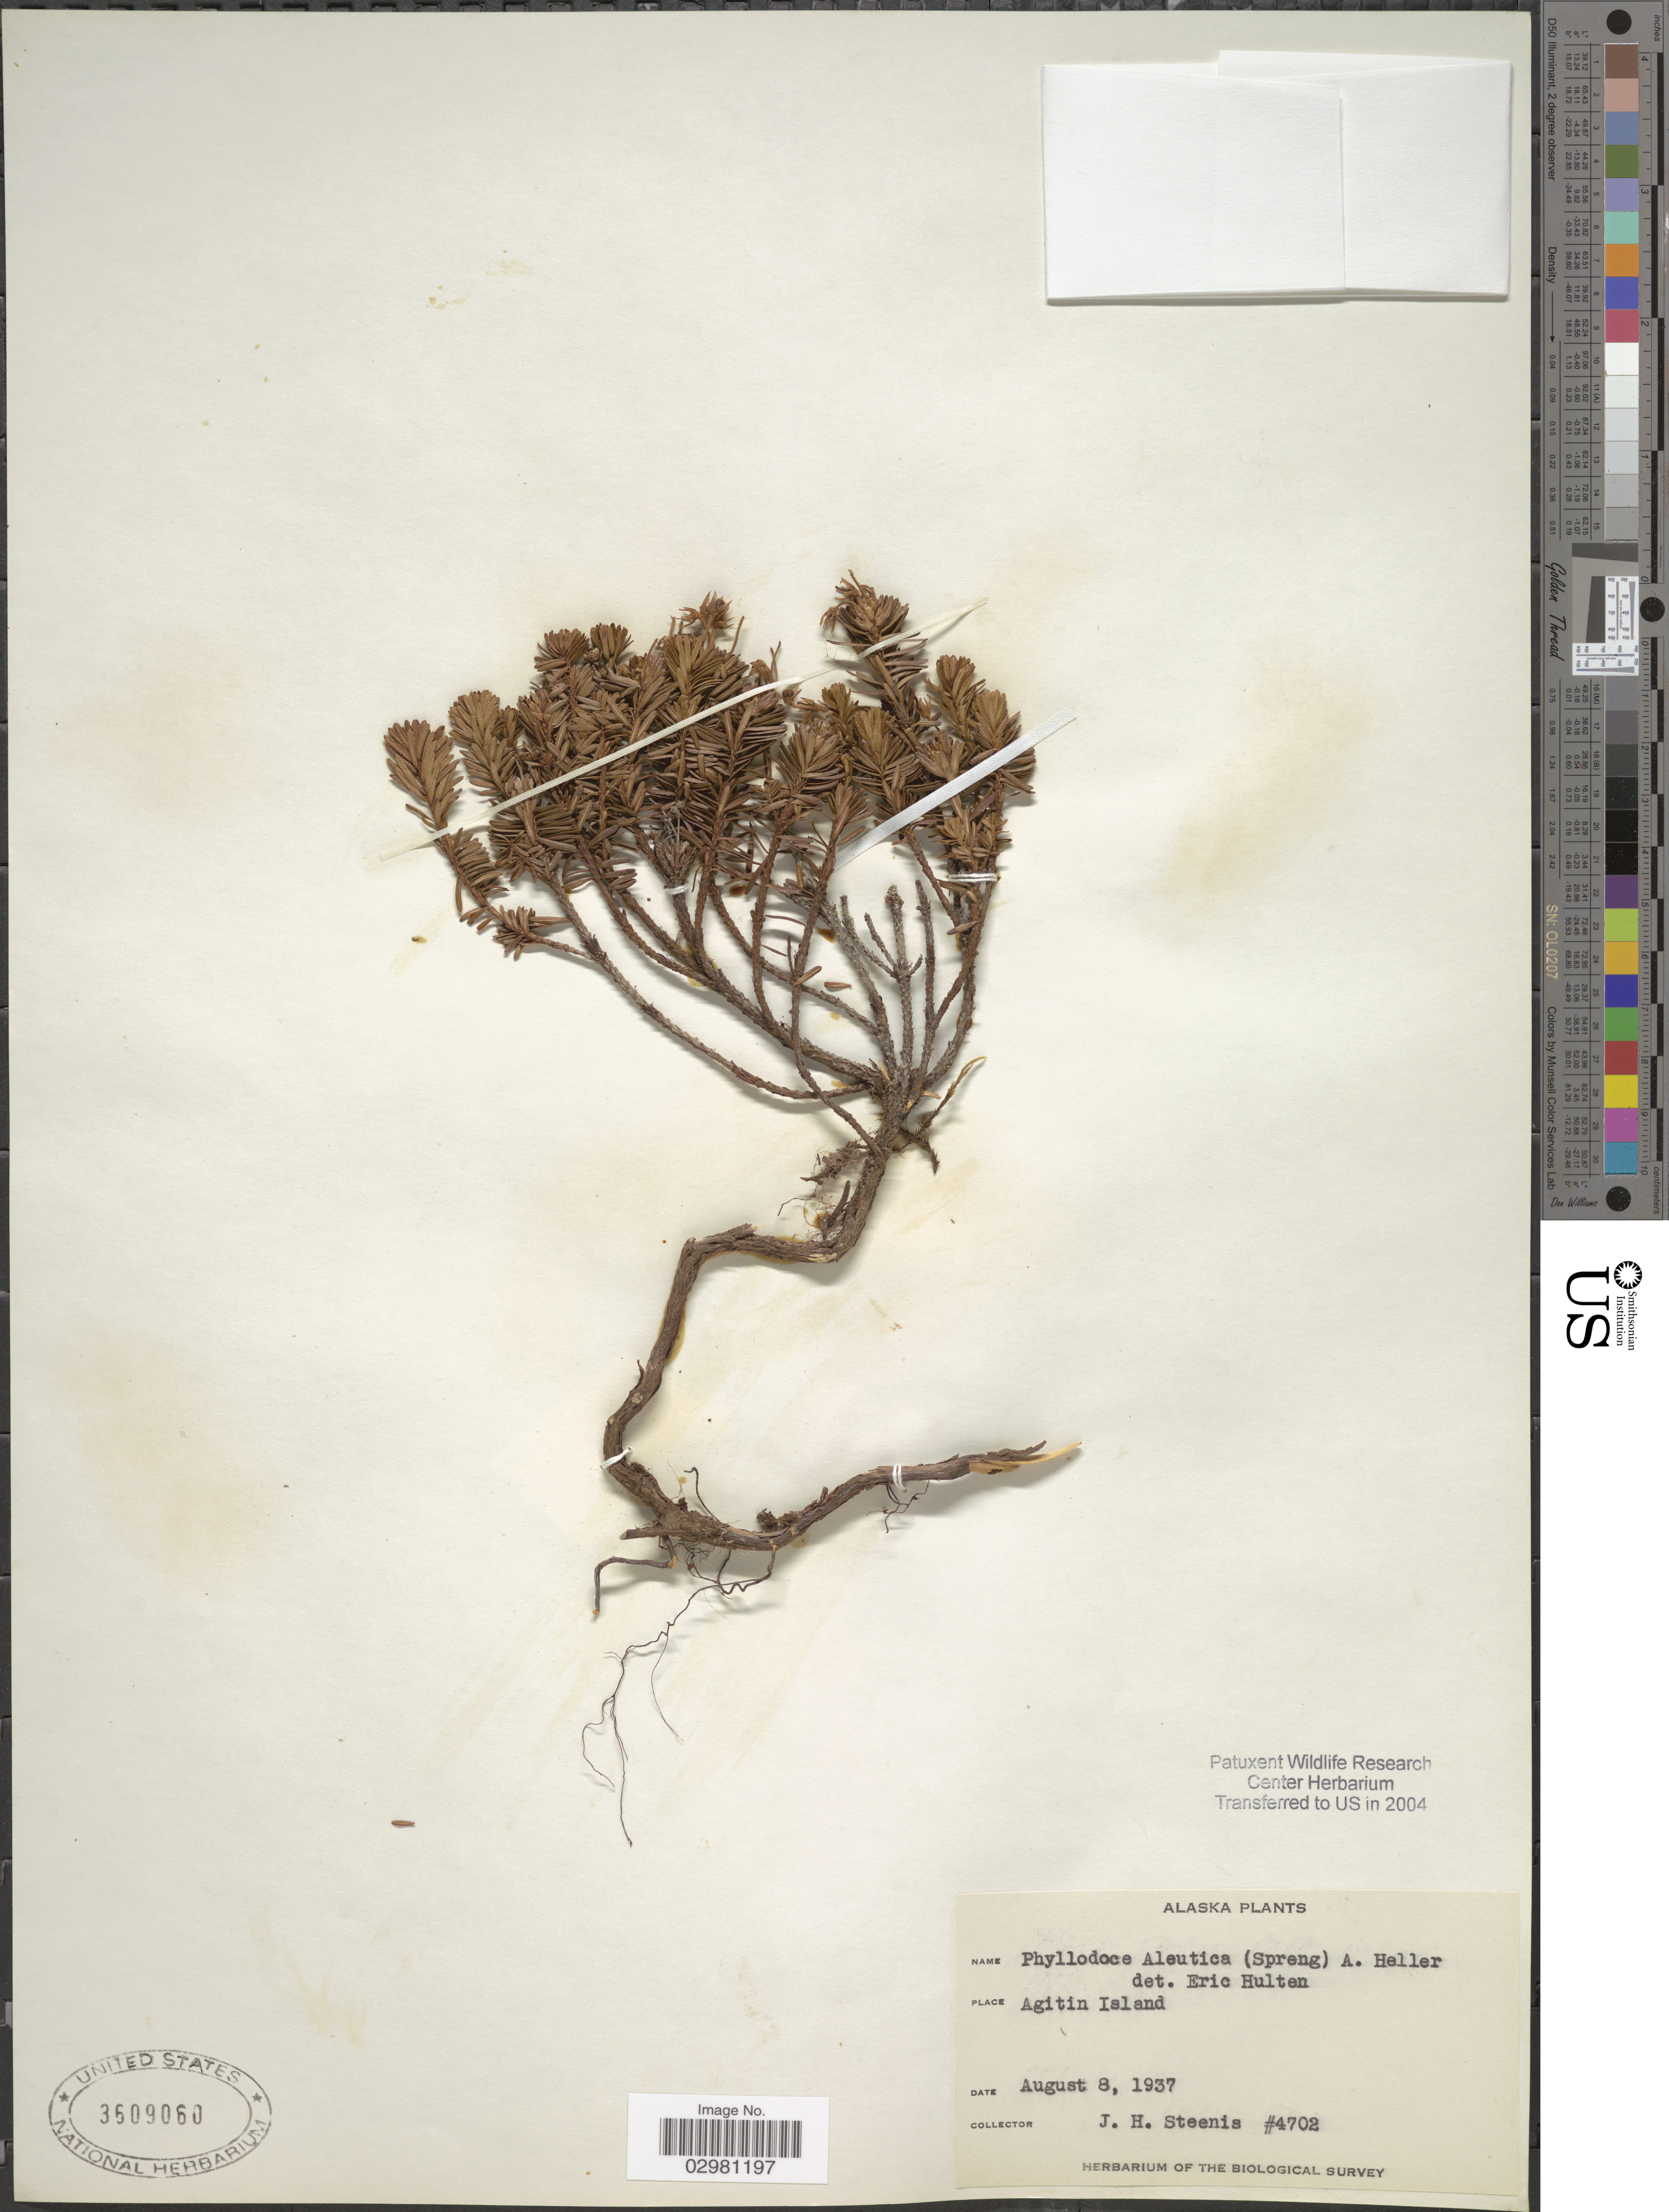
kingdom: Plantae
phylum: Tracheophyta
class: Magnoliopsida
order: Ericales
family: Ericaceae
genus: Phyllodoce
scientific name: Phyllodoce aleutica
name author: (Spreng.) A. Heller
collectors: J. H. Steenis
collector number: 4702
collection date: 1937-08-08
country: United States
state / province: Alaska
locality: Agitin Island.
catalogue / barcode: US 3609060